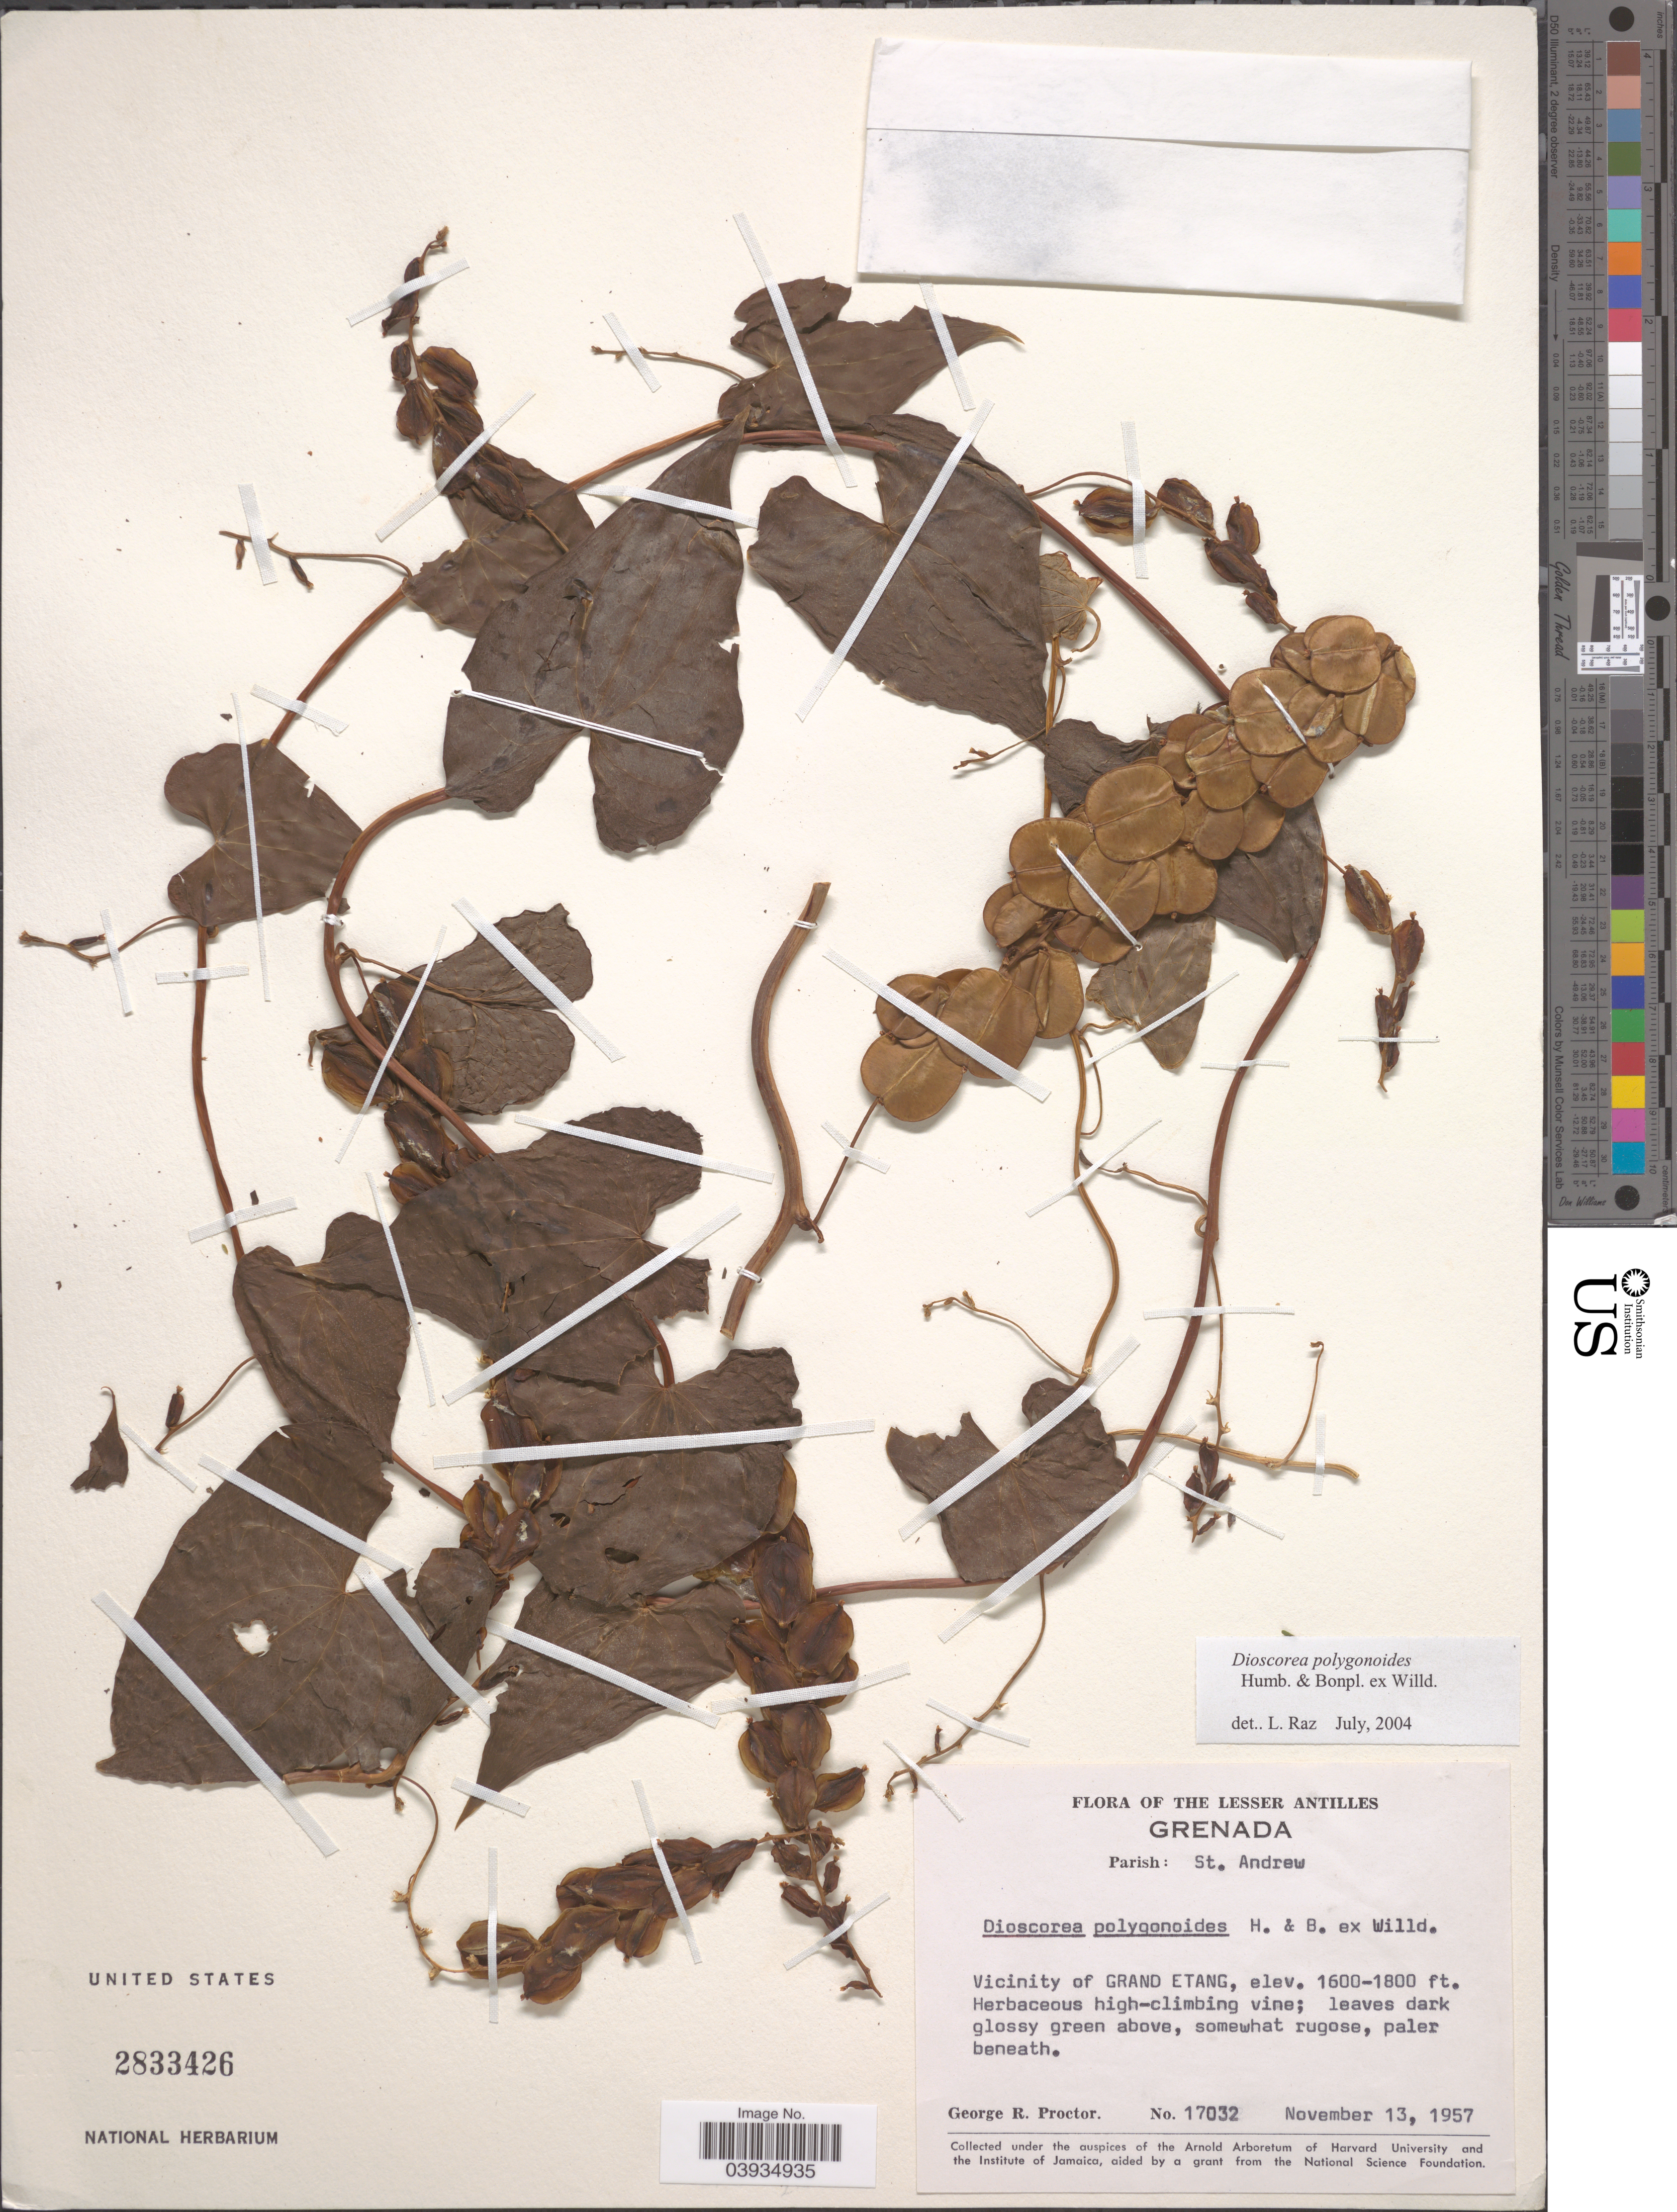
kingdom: Plantae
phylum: Tracheophyta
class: Liliopsida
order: Dioscoreales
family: Dioscoreaceae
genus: Dioscorea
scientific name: Dioscorea polygonoides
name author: Humb. & Bonpl. ex Willd.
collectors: G. R. Proctor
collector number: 17032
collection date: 1957-11-13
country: Grenada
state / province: Saint Andrew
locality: Lesser Antilles. Parish: St. Andrews. Vicinity of Grand Etang.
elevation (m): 488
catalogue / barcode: US 2833426